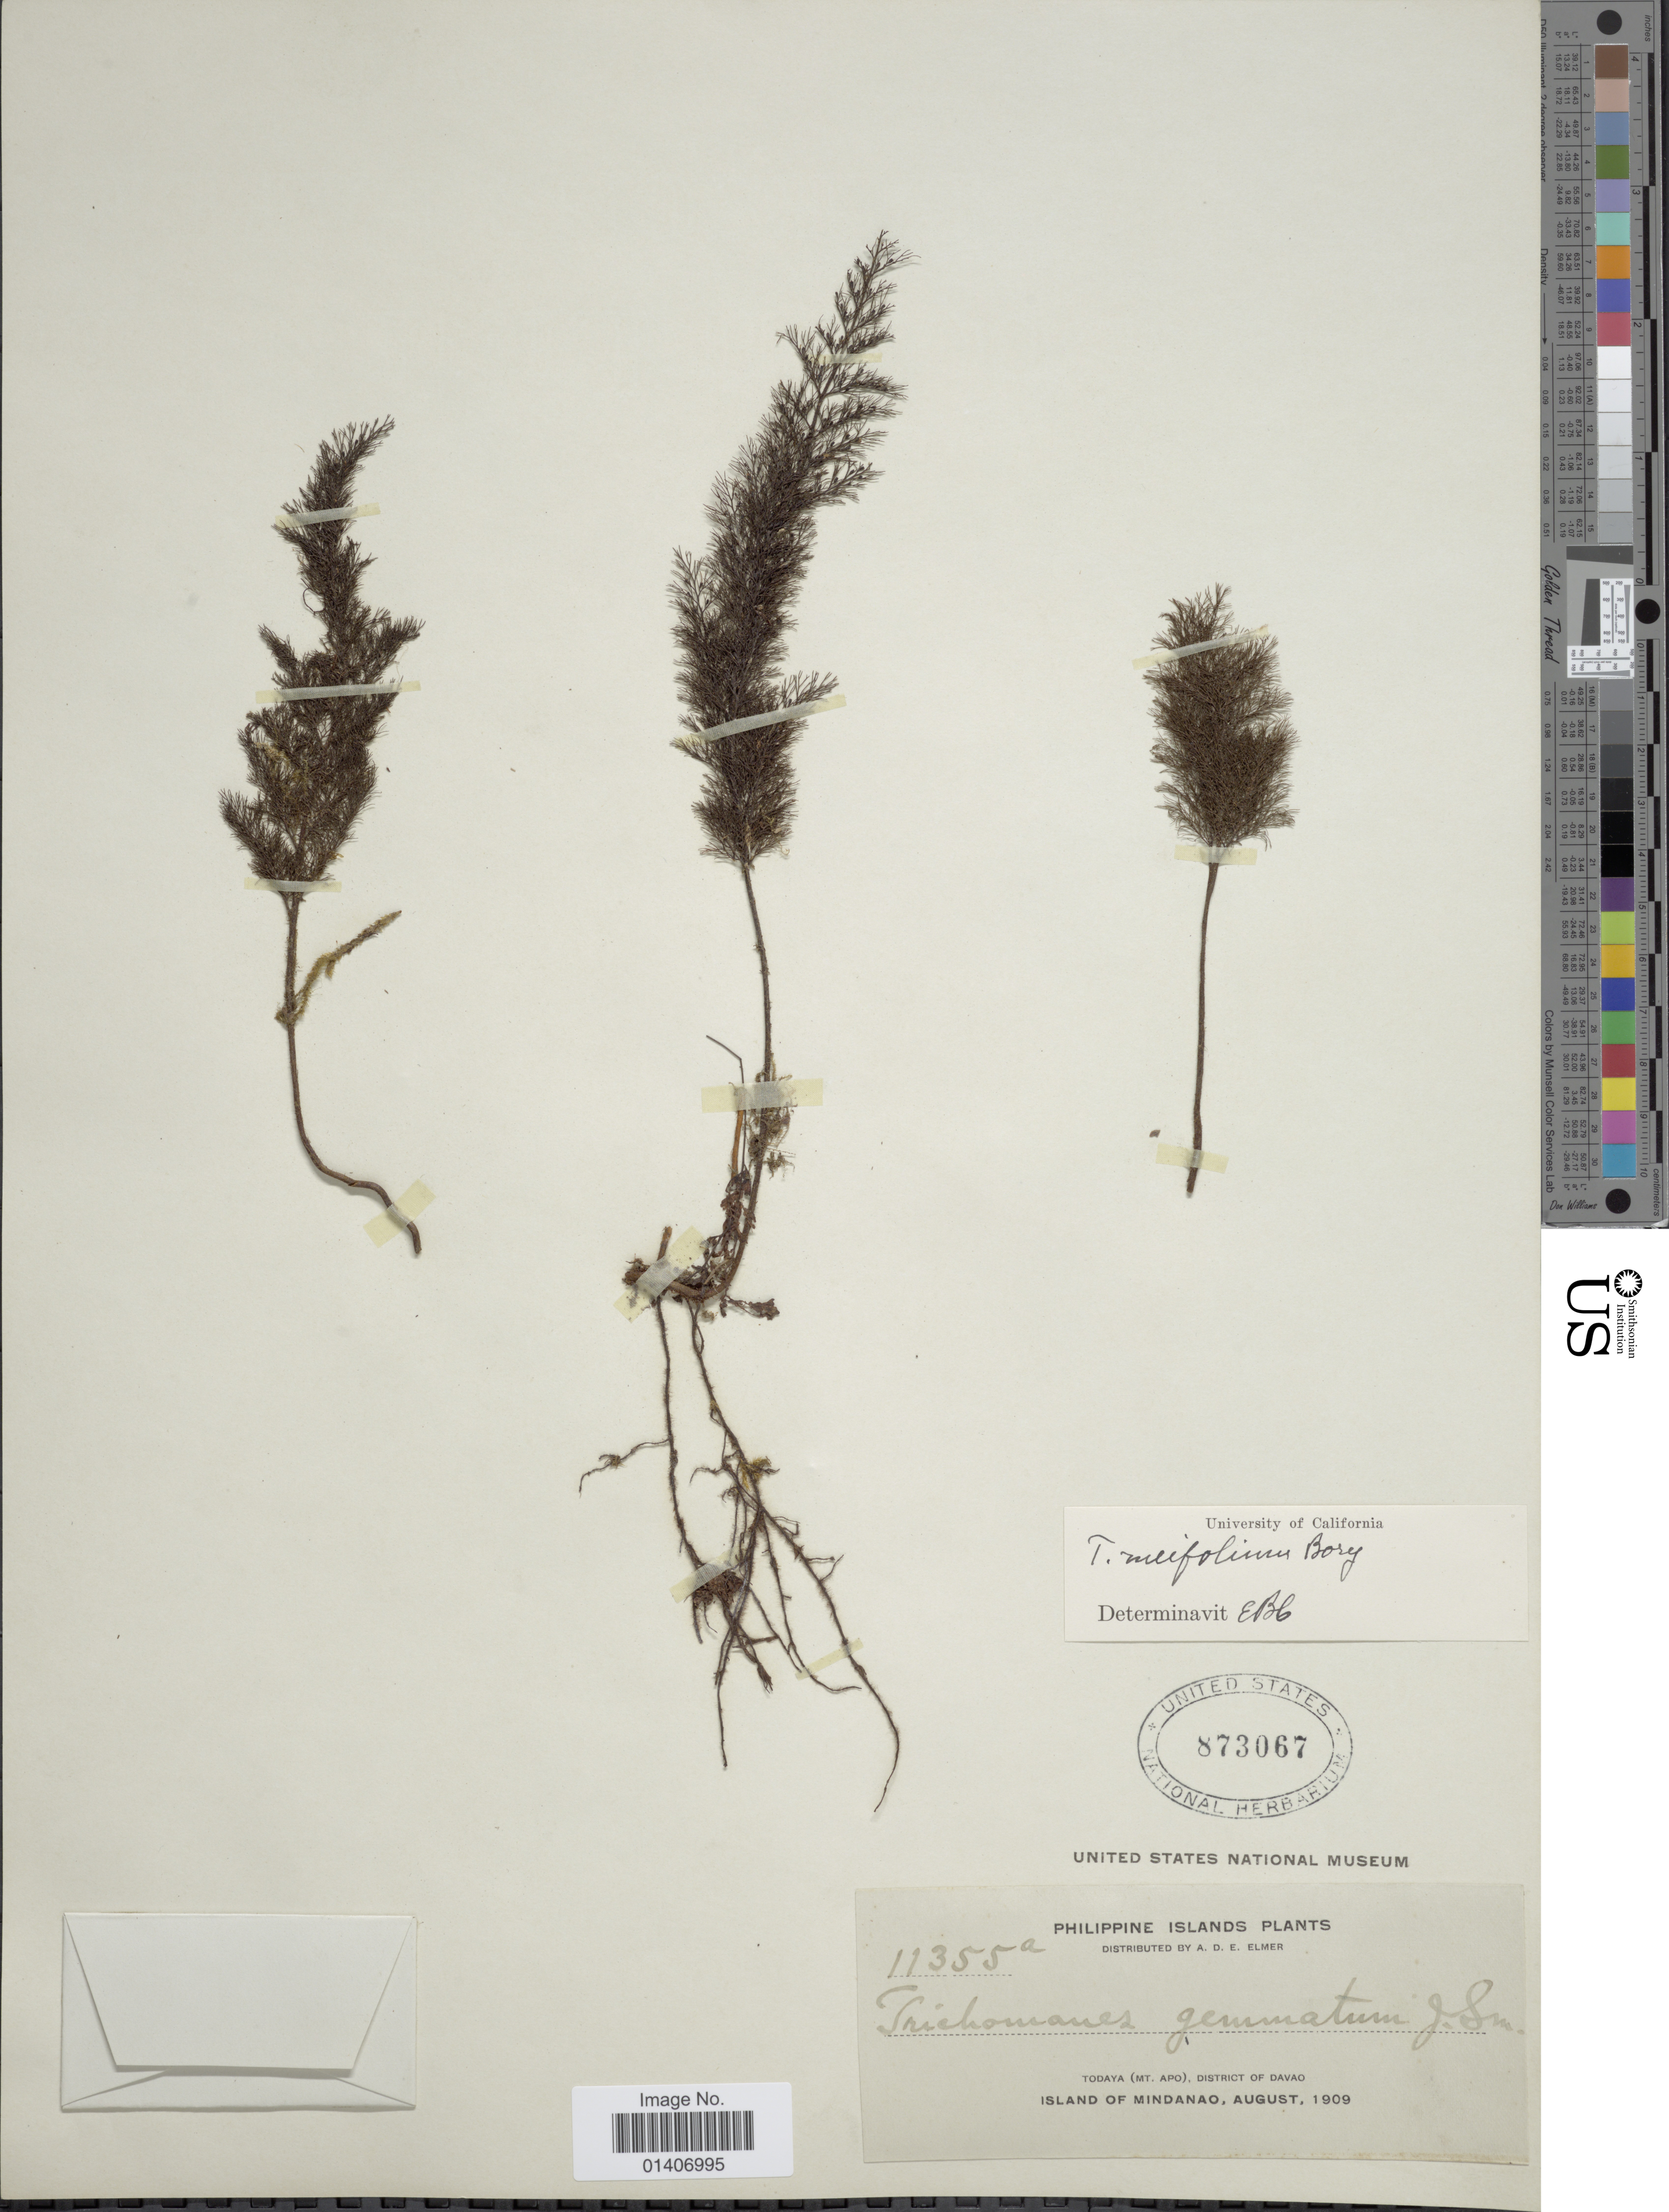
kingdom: Plantae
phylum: Tracheophyta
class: Polypodiopsida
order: Hymenophyllales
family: Hymenophyllaceae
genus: Abrodictyum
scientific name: Abrodictyum meifolium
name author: (Bory) Ebihara & K. Iwats.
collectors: A. D. E. Elmer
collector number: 11355a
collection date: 1909-08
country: Philippines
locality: Todaya(Mt. Apo)district of Davao, island of Mindanao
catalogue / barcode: US 873067